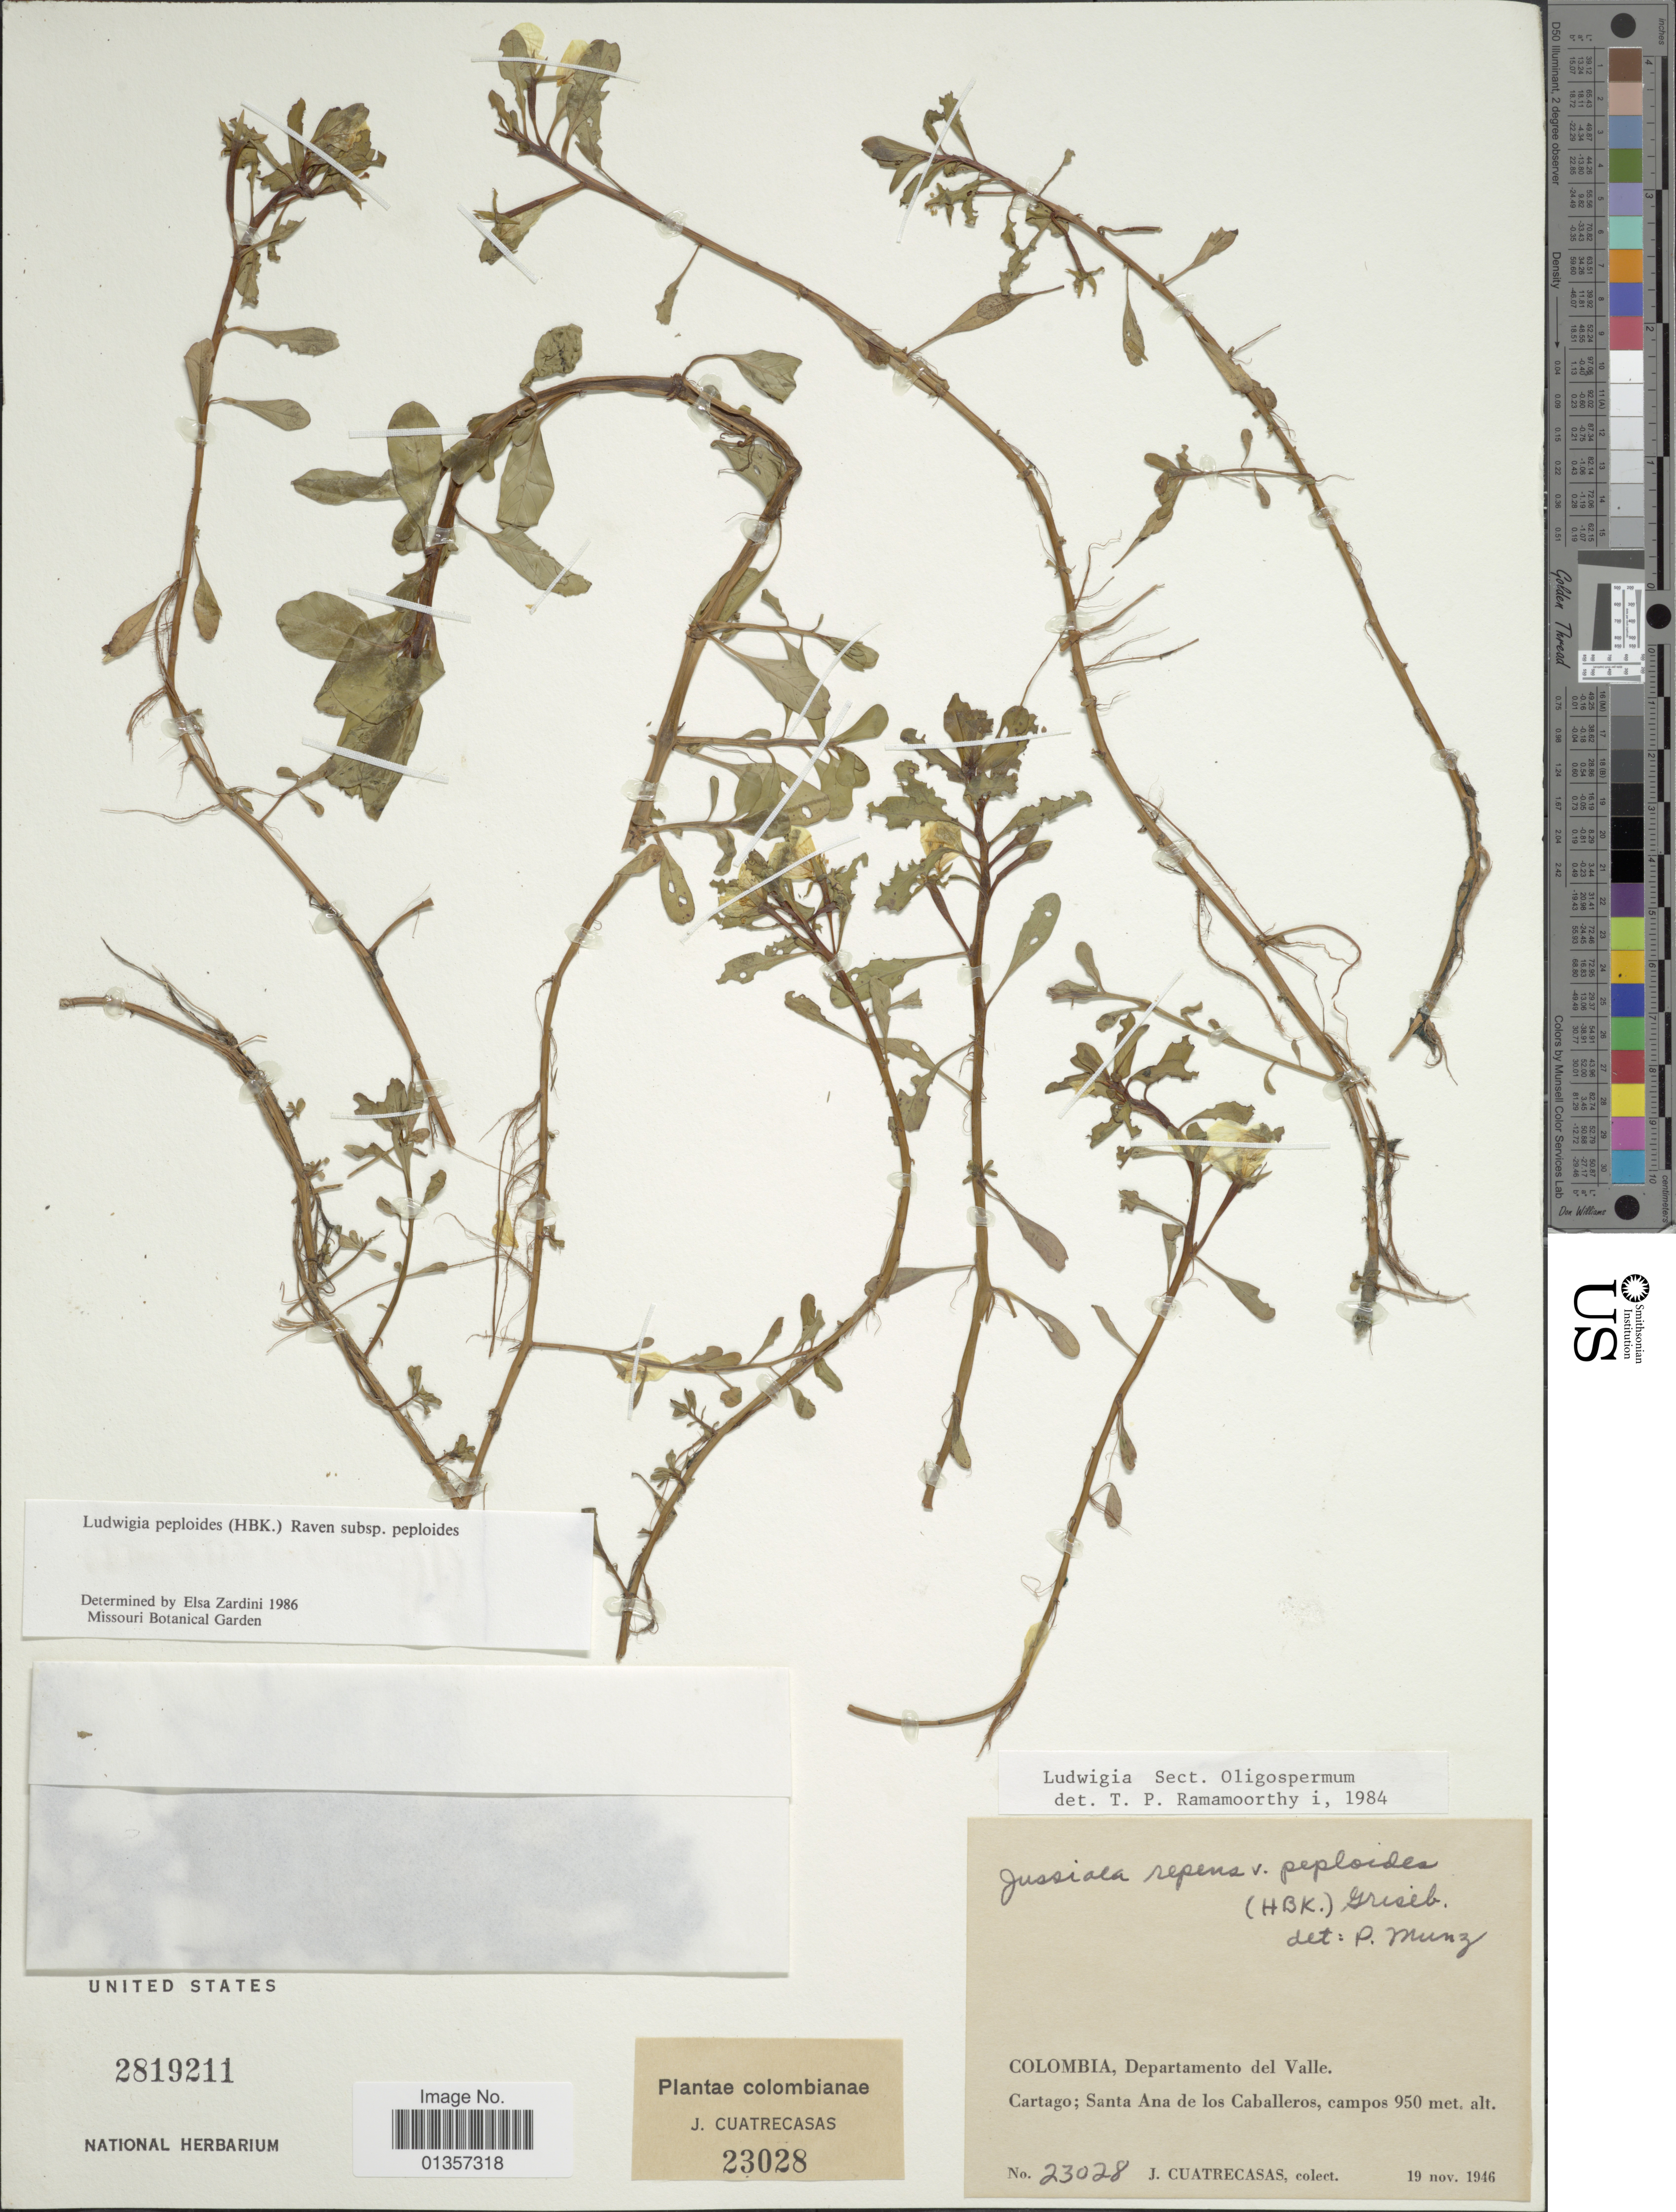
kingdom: Plantae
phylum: Tracheophyta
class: Magnoliopsida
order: Myrtales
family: Onagraceae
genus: Ludwigia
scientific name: Ludwigia peploides subsp. peploides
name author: (Kunth) P.H. Raven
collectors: J. Cuatrecasas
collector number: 23028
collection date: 1946-11-19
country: Colombia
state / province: Valle del Cauca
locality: Departamento del Valle. Cartago; Santa Ana de los Caballeros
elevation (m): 950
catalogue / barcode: US 2819211